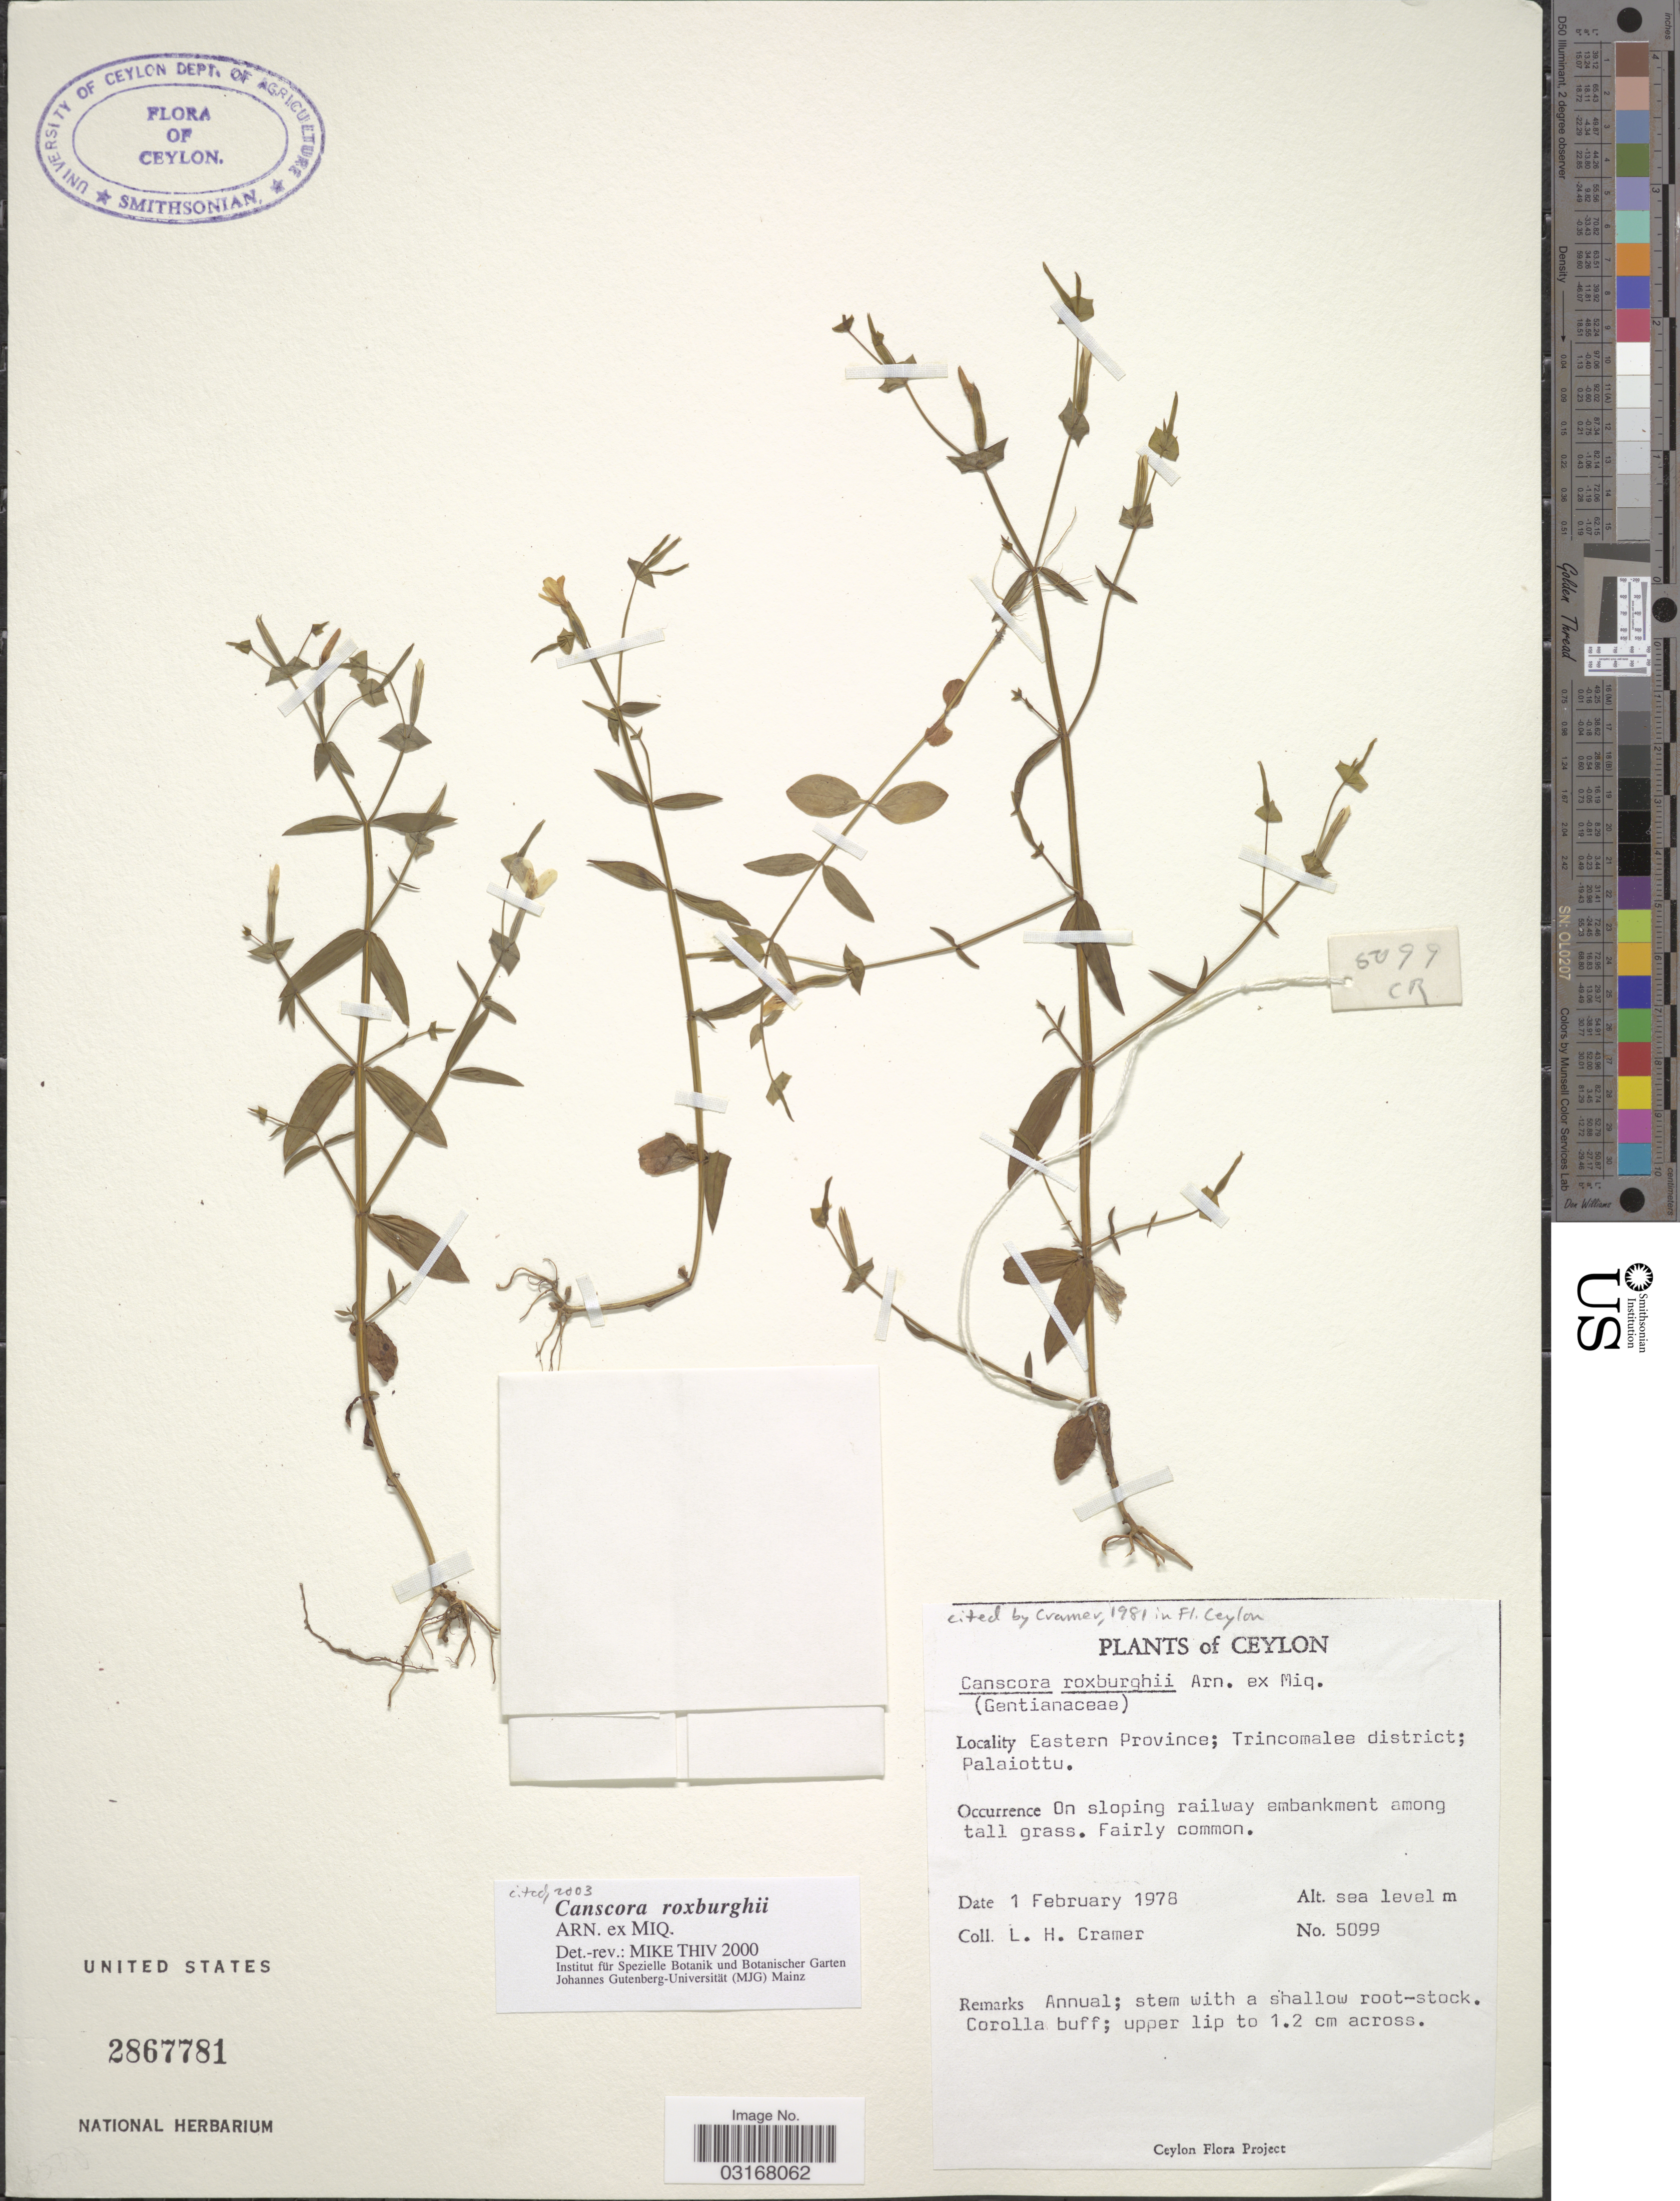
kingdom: Plantae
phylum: Tracheophyta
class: Magnoliopsida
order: Gentianales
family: Gentianaceae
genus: Canscora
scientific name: Canscora roxburghii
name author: Arn. ex Miq.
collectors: L. H. Cramer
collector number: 5099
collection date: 1978-02-01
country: Sri Lanka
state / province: Eastern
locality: Ceylon. Trincomalee district; Palaiottu.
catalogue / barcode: US 2867781